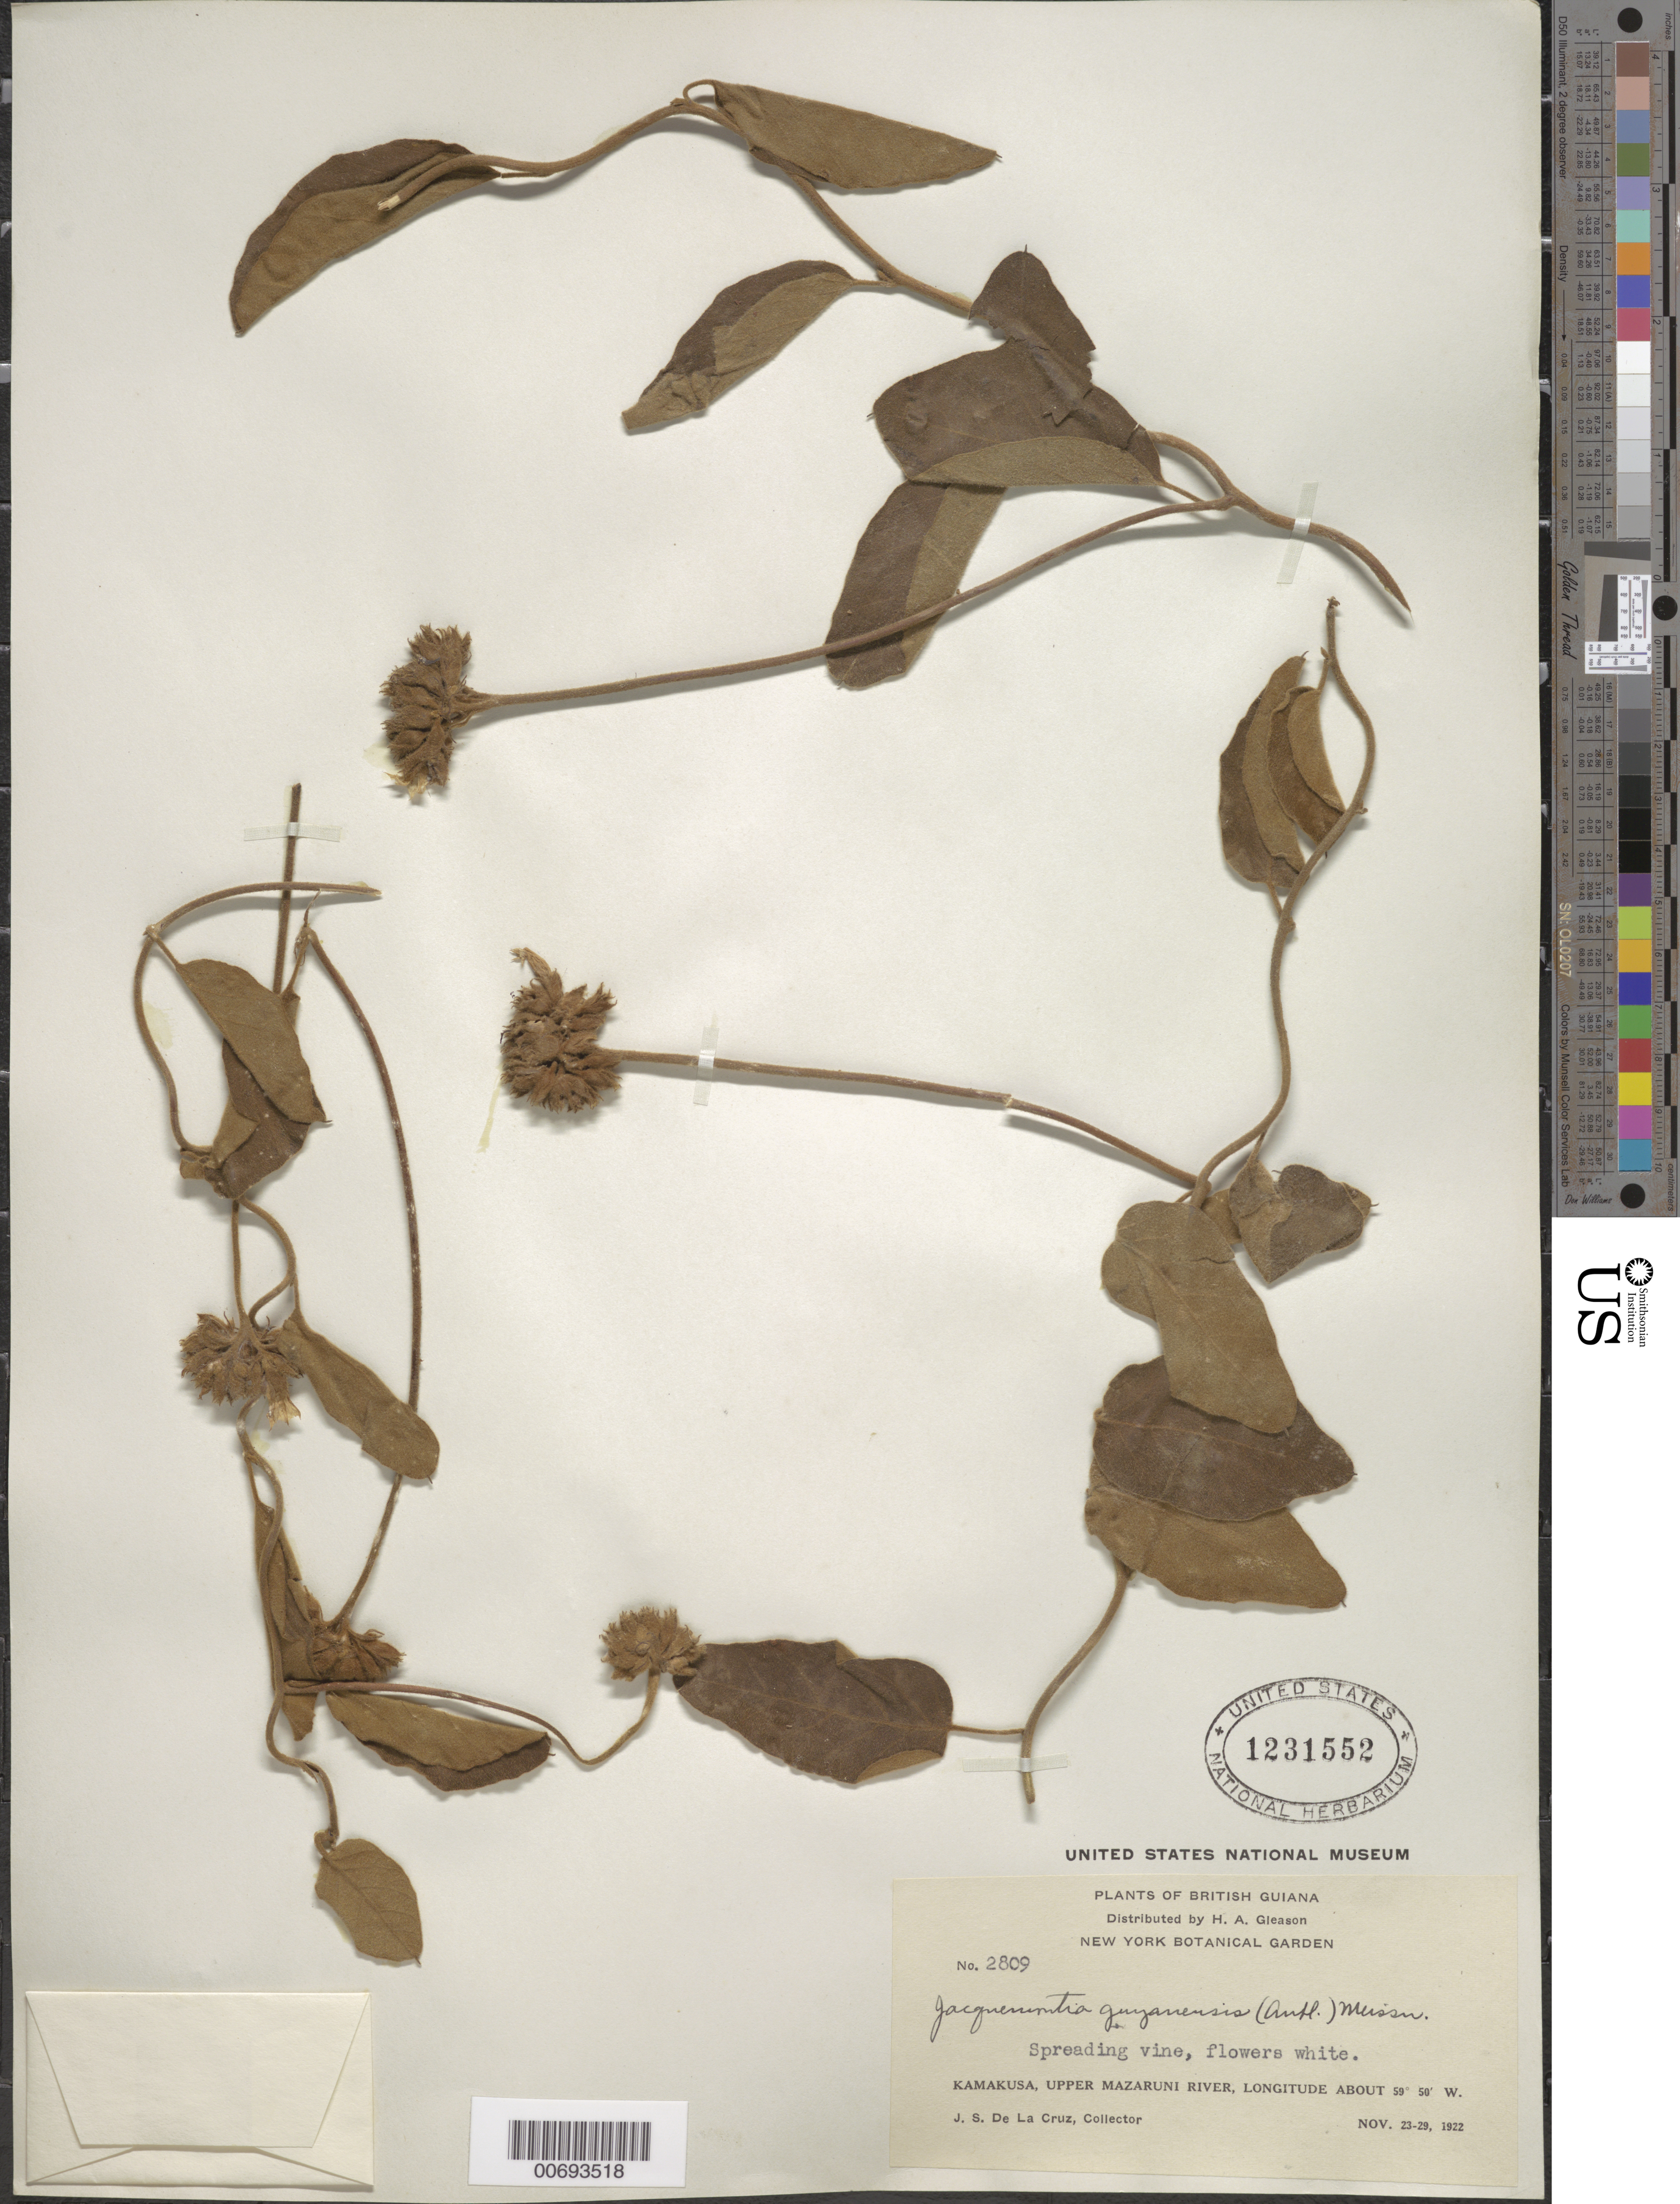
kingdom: Plantae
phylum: Tracheophyta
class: Magnoliopsida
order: Solanales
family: Convolvulaceae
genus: Jacquemontia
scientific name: Jacquemontia guyanensis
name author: (Aubl.) Meisn.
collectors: J. S. de la Cruz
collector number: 2809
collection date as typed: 23-Nov-22 to 29-Nov-22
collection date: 1922-11-23/1922-11-29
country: Guyana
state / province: Cuyuni-Mazaruni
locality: Kamakusa, Upper Mazaruni R.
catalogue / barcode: US 1231552